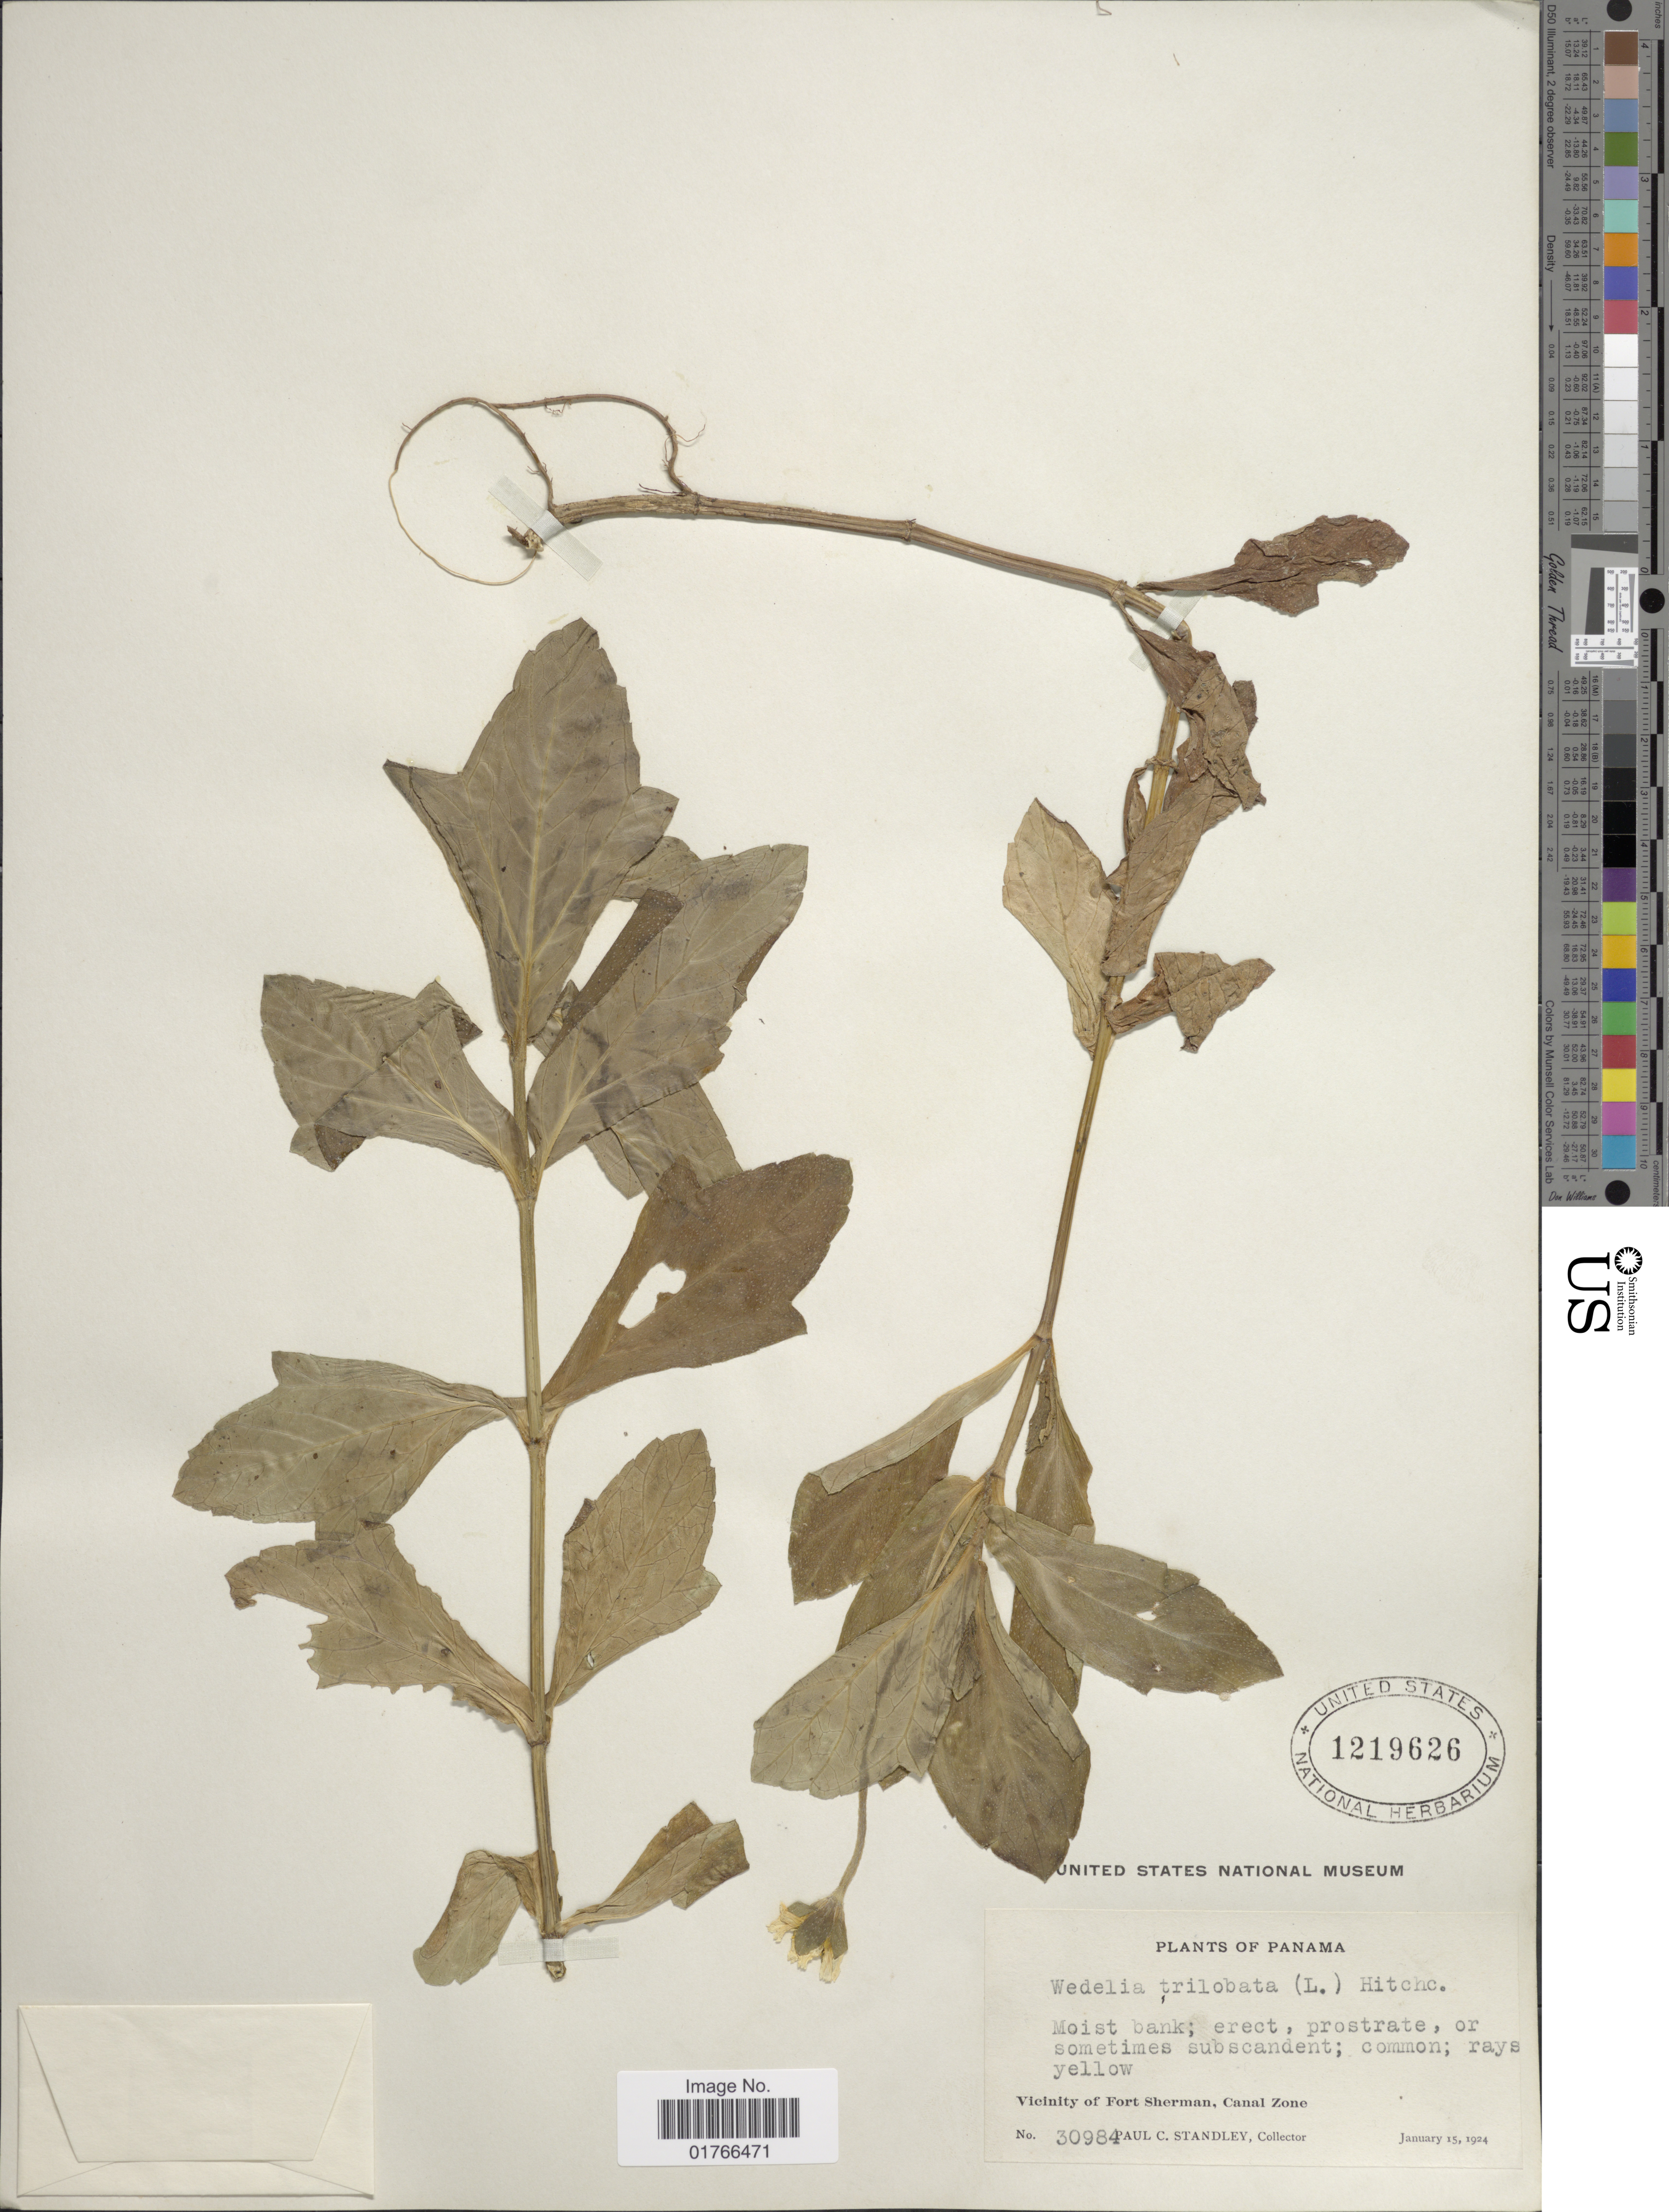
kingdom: Plantae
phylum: Tracheophyta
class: Magnoliopsida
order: Asterales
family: Asteraceae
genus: Sphagneticola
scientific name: Sphagneticola trilobata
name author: (L.) Pruski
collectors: P. C. Standley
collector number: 30984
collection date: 1924-01-15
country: Panama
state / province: Colón / Panamá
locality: Vicinity of Fort Sherman, Canal Zone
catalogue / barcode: US 1219626